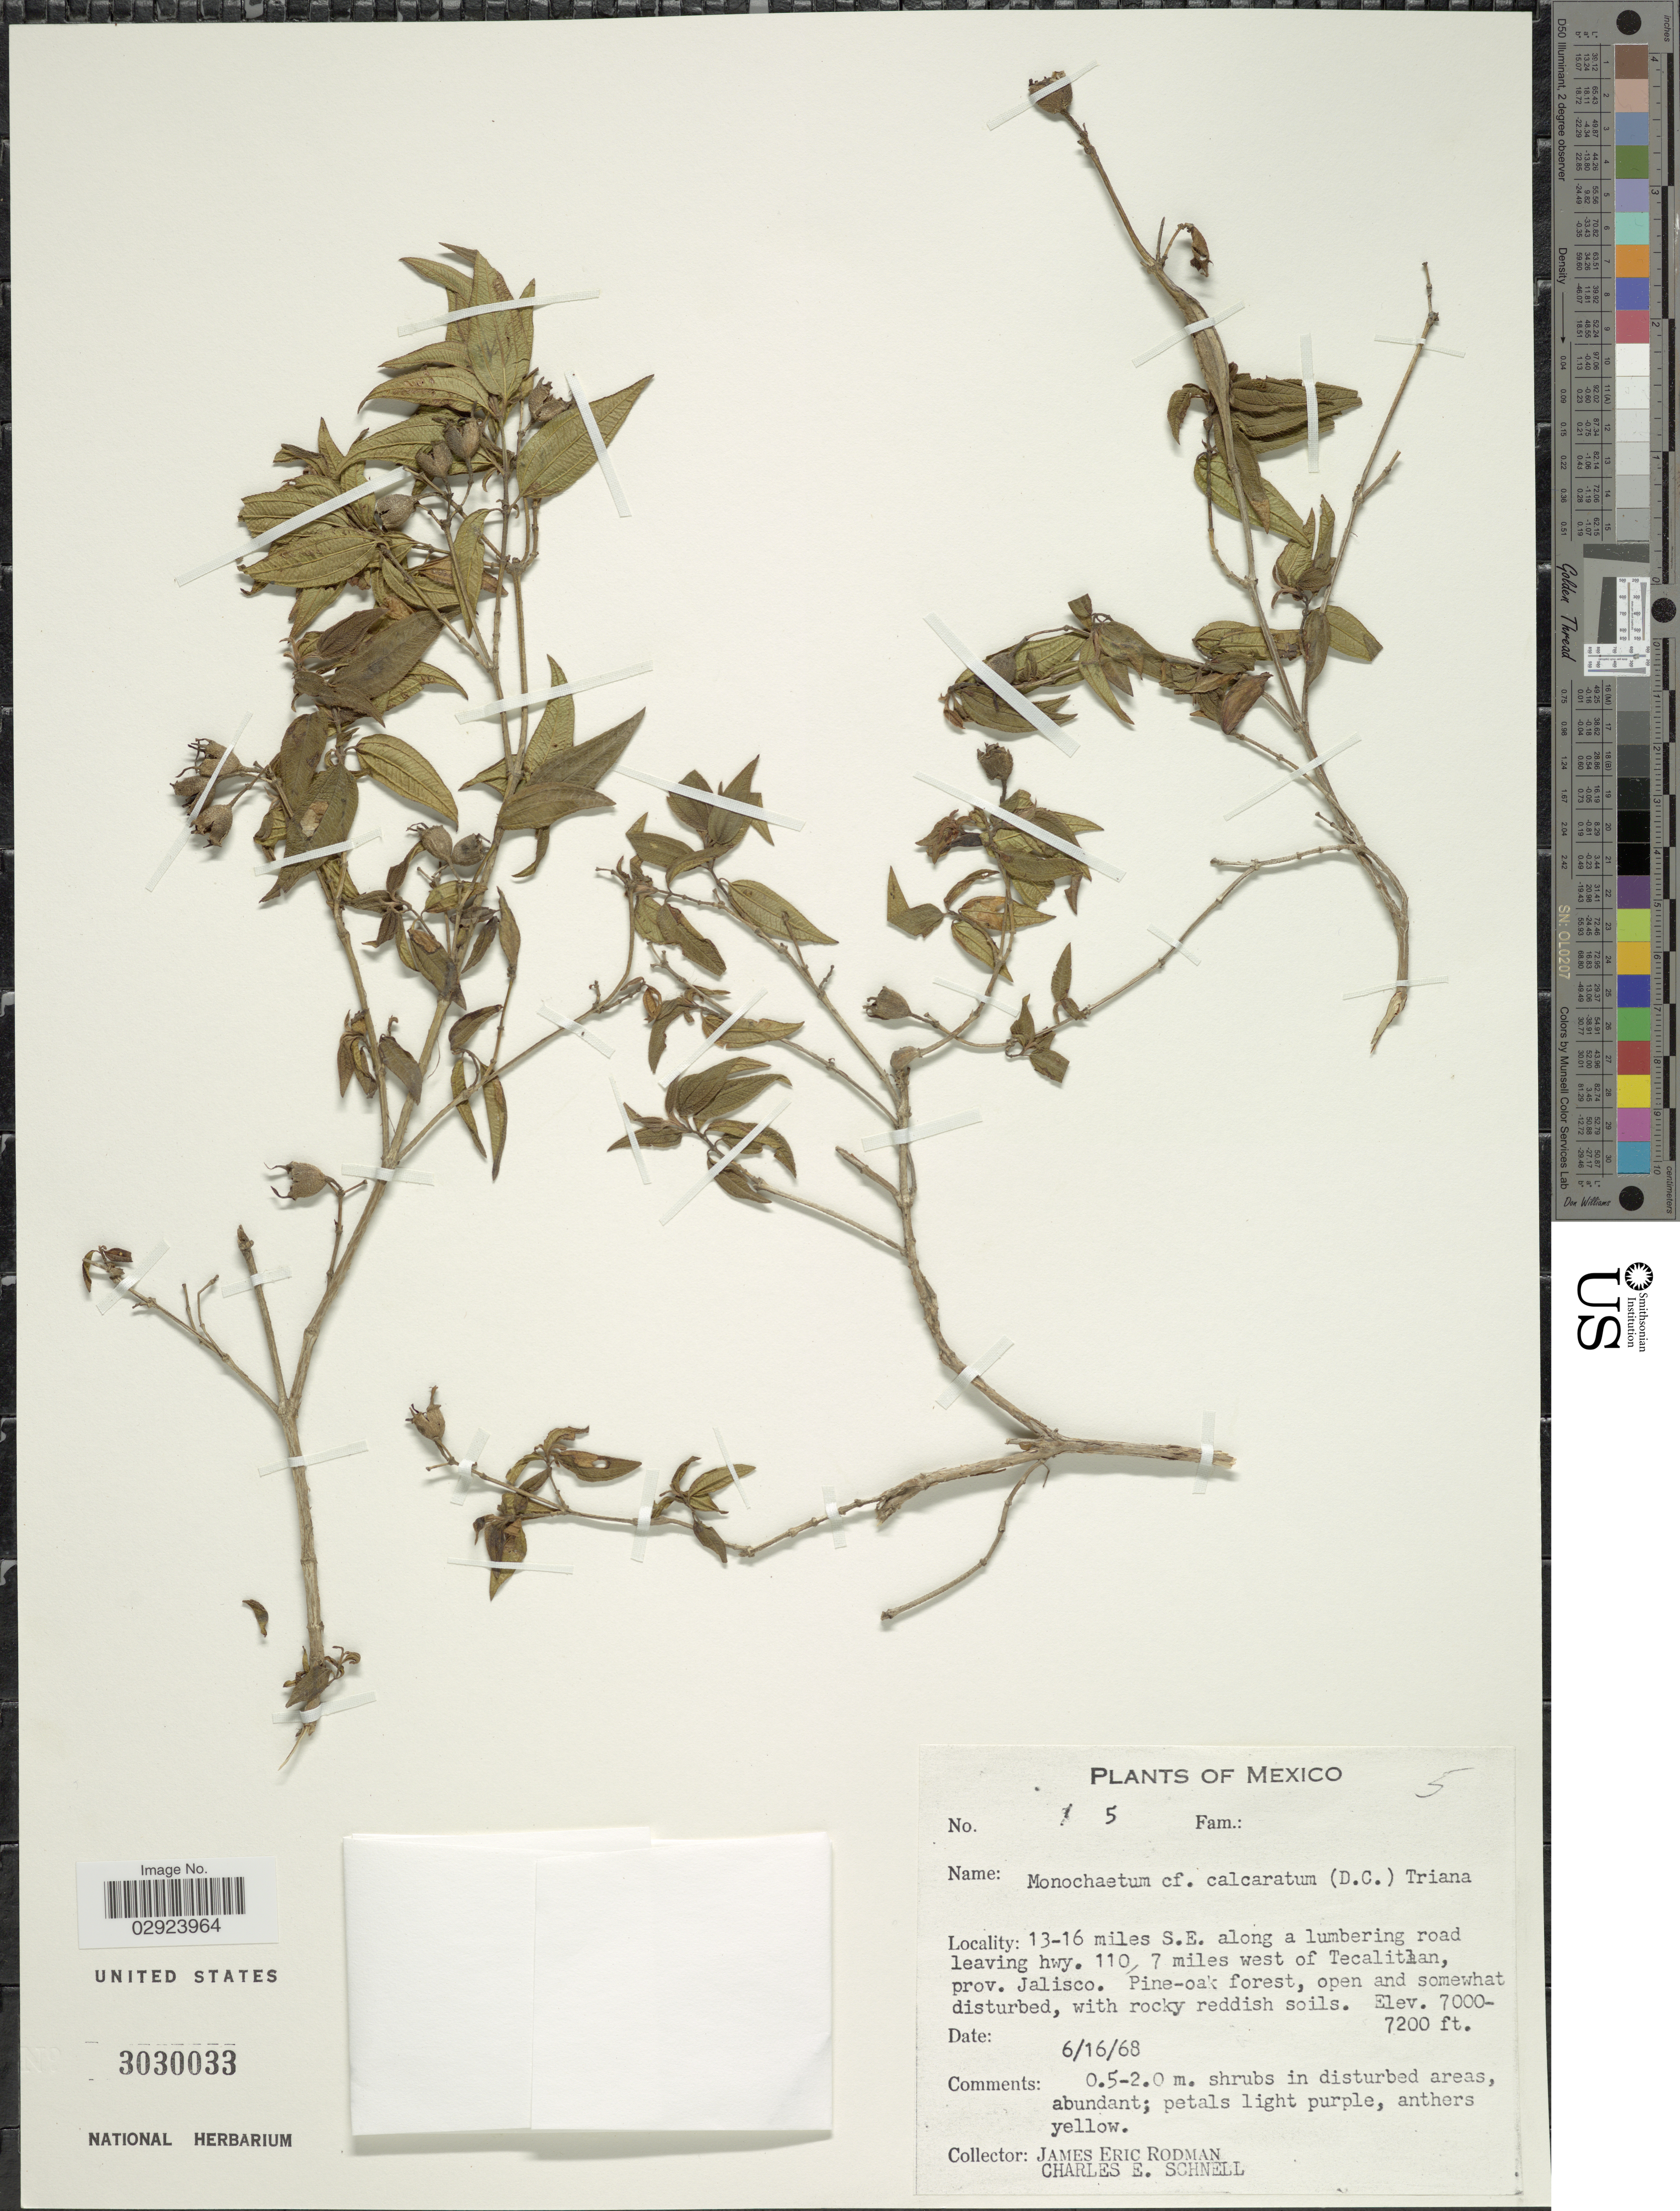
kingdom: Plantae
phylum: Tracheophyta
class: Magnoliopsida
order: Myrtales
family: Melastomataceae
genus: Monochaetum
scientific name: Monochaetum calcaratum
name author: (DC.) Triana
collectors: J. Rodman & C. Schnell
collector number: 15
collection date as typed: Transcribed d/m/y: 16/6/68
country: Mexico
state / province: Jalisco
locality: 13-16 miles S.E. along a lumbering road leaving hwy. 110 7 miles west of Tecalitlan. Pine-oak forest, open and somewhat disturbed, with rocky reddish soils.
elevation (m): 2134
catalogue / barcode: US 3030033